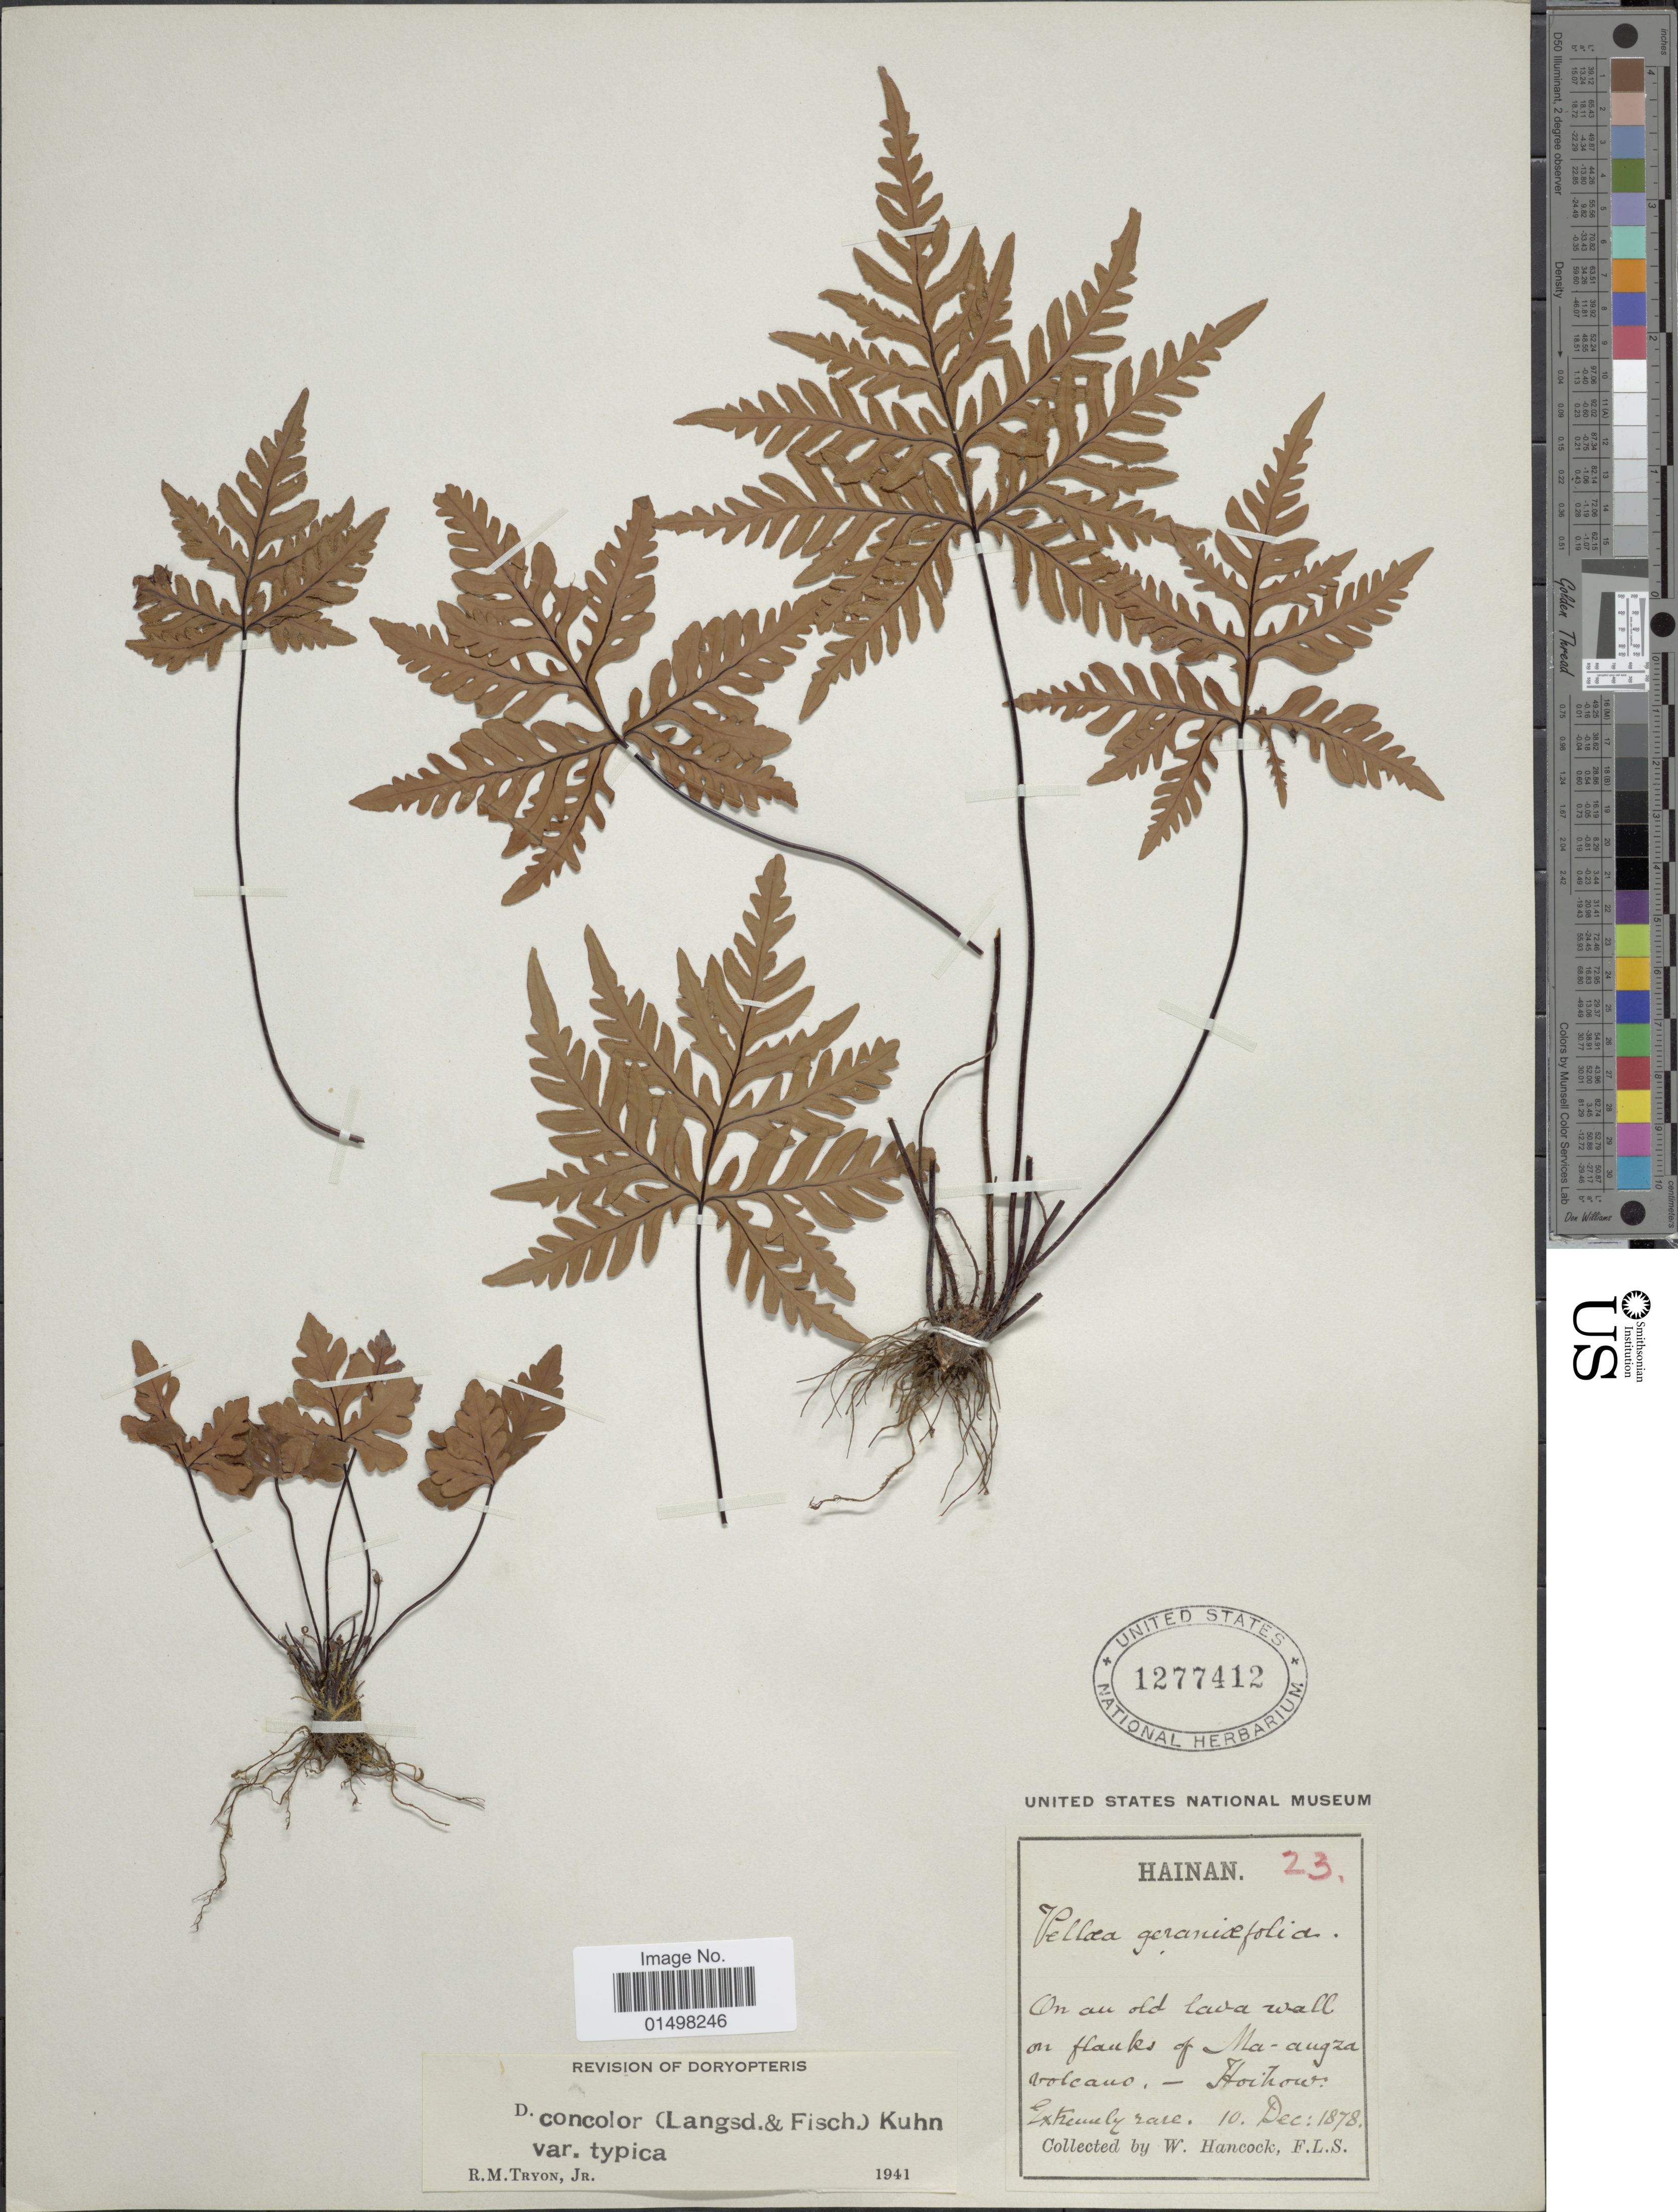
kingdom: Plantae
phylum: Tracheophyta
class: Polypodiopsida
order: Polypodiales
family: Pteridaceae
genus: Doryopteris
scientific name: Doryopteris concolor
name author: (Langsd. & Fisch.) Kuhn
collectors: W. Hancock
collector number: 23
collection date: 1878-12-10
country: China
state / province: Hainan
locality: Ma-augza volcano - Hoikow. [interpreted]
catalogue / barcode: US 1277412